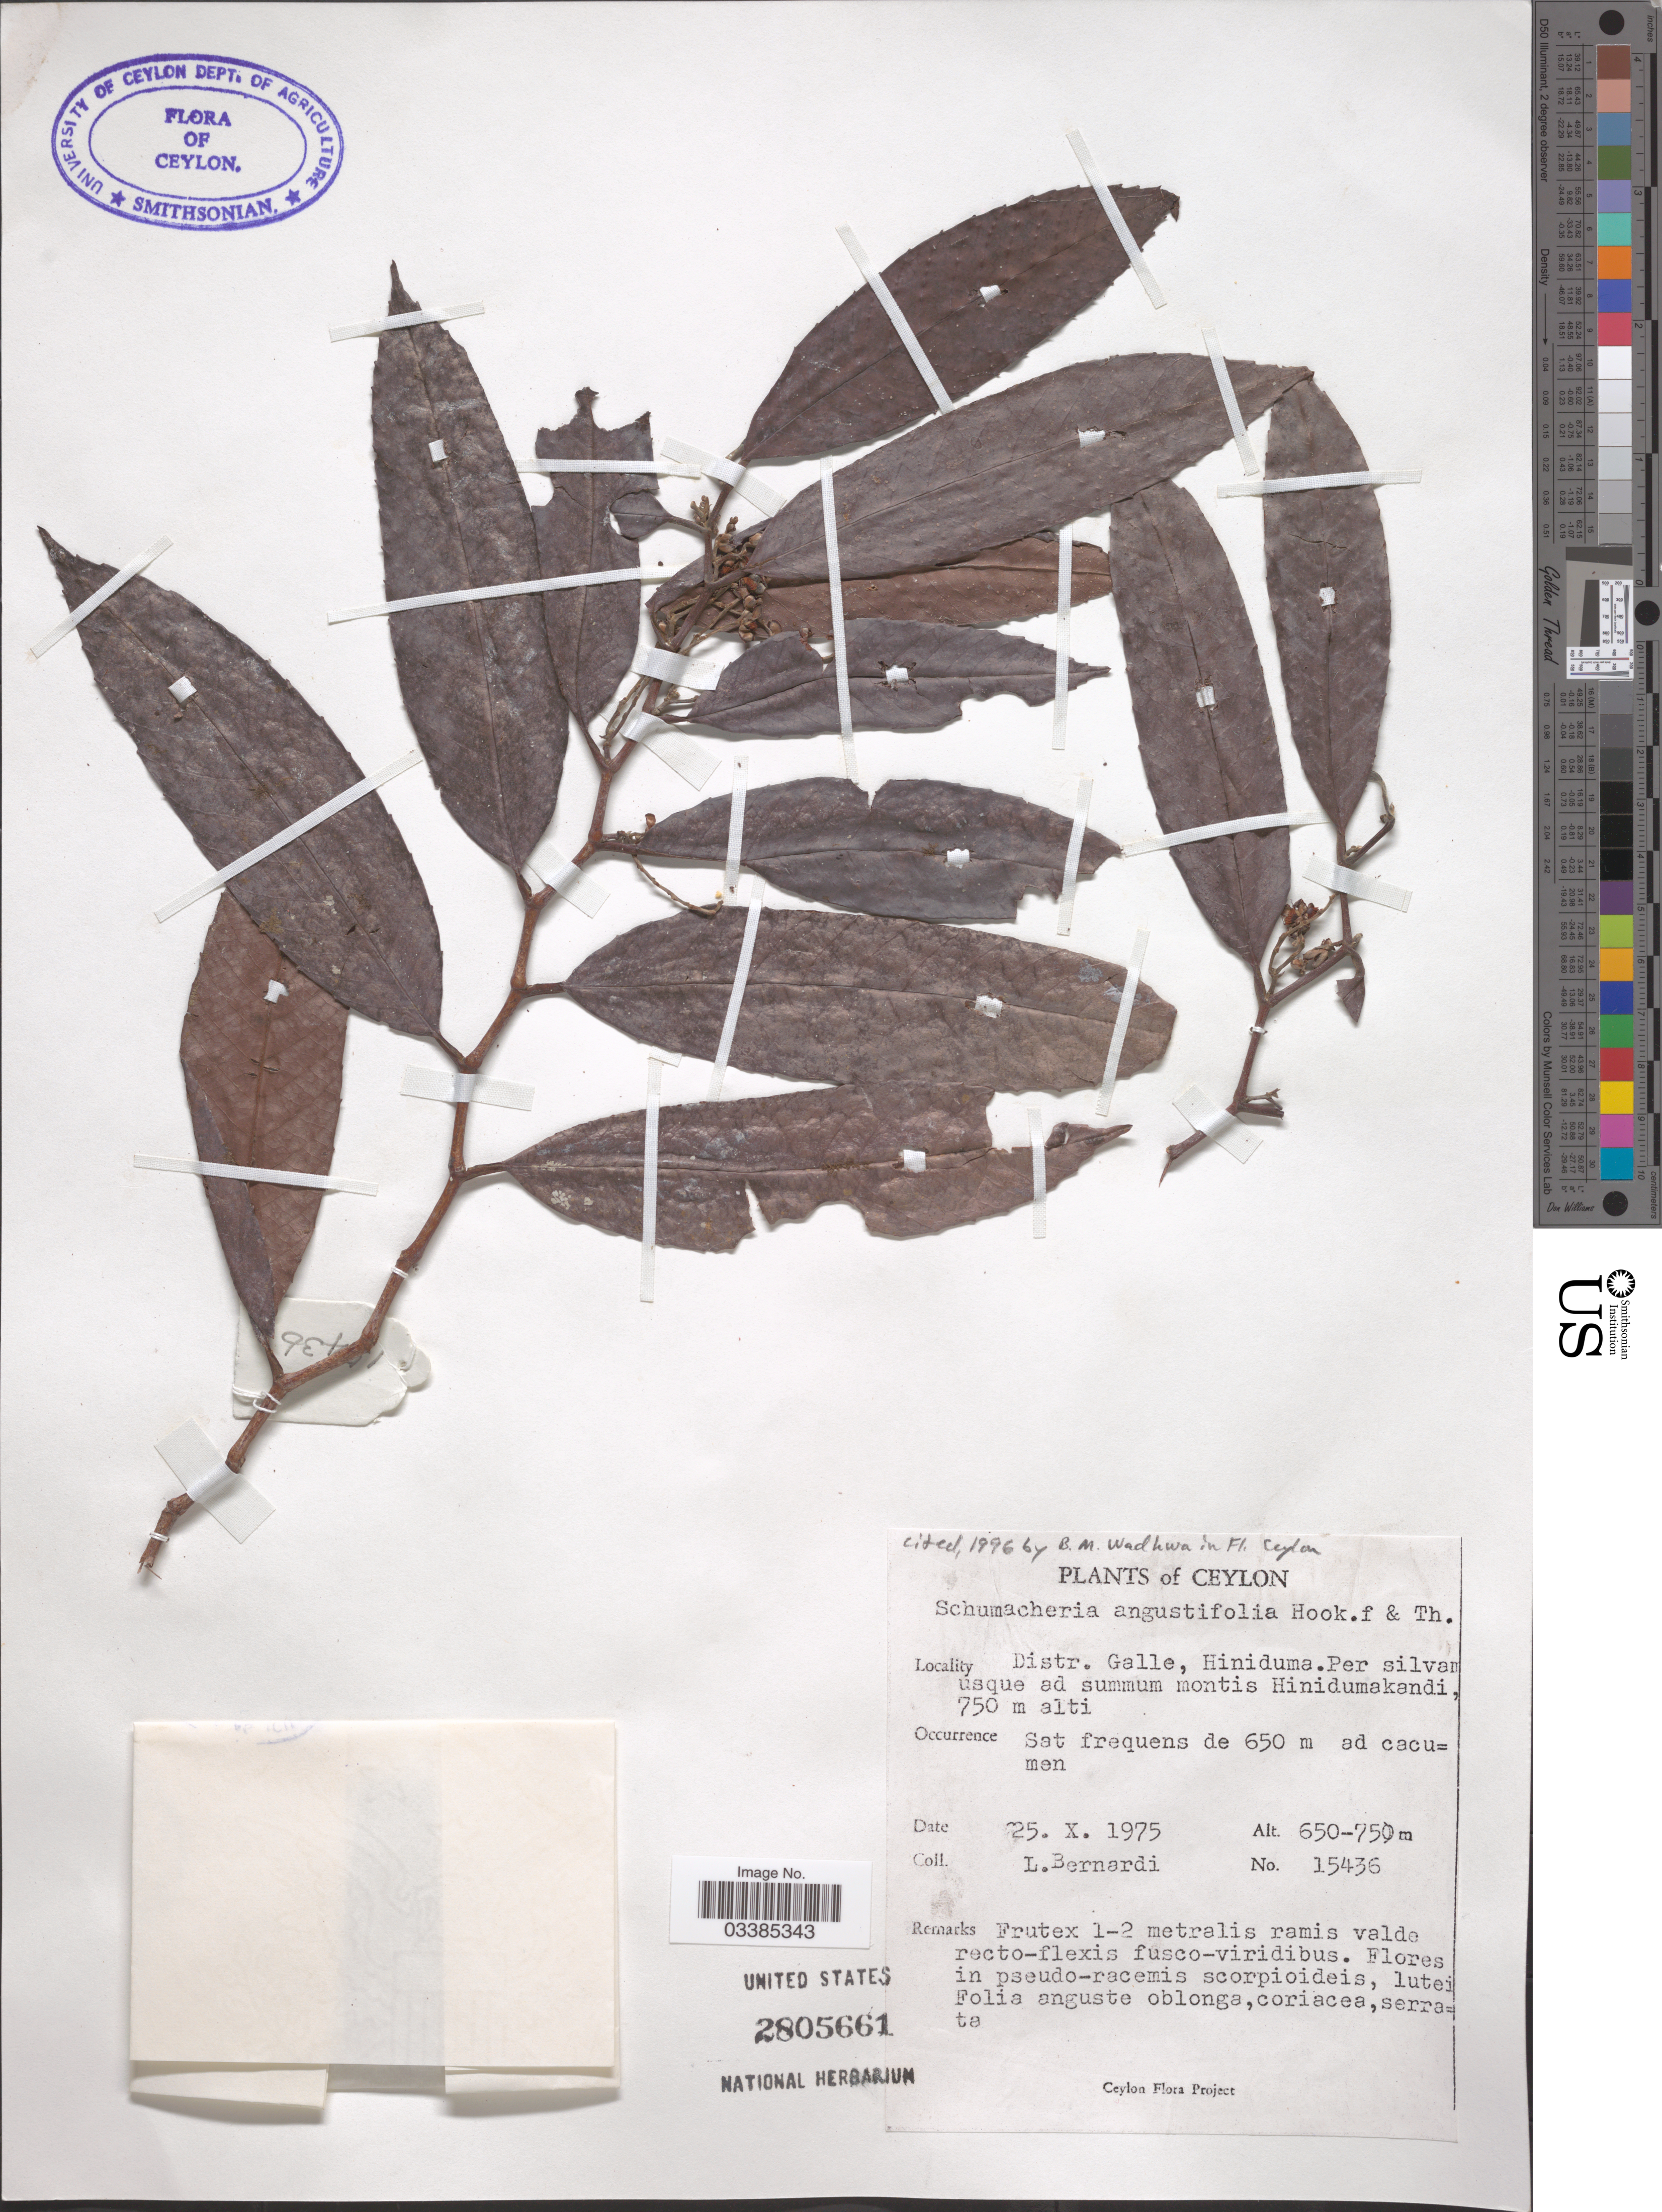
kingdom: Plantae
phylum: Tracheophyta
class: Magnoliopsida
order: Dilleniales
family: Dilleniaceae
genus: Schumacheria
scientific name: Schumacheria angustifolia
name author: Hook. f. & Thomson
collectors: L. Bernardi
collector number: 15436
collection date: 1975-10-25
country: Sri Lanka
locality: Ceylon. Distr. Galle, Hiniduma. Per silvam usque ad summun montis Hinidumakandi.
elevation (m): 750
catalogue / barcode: US 2805661